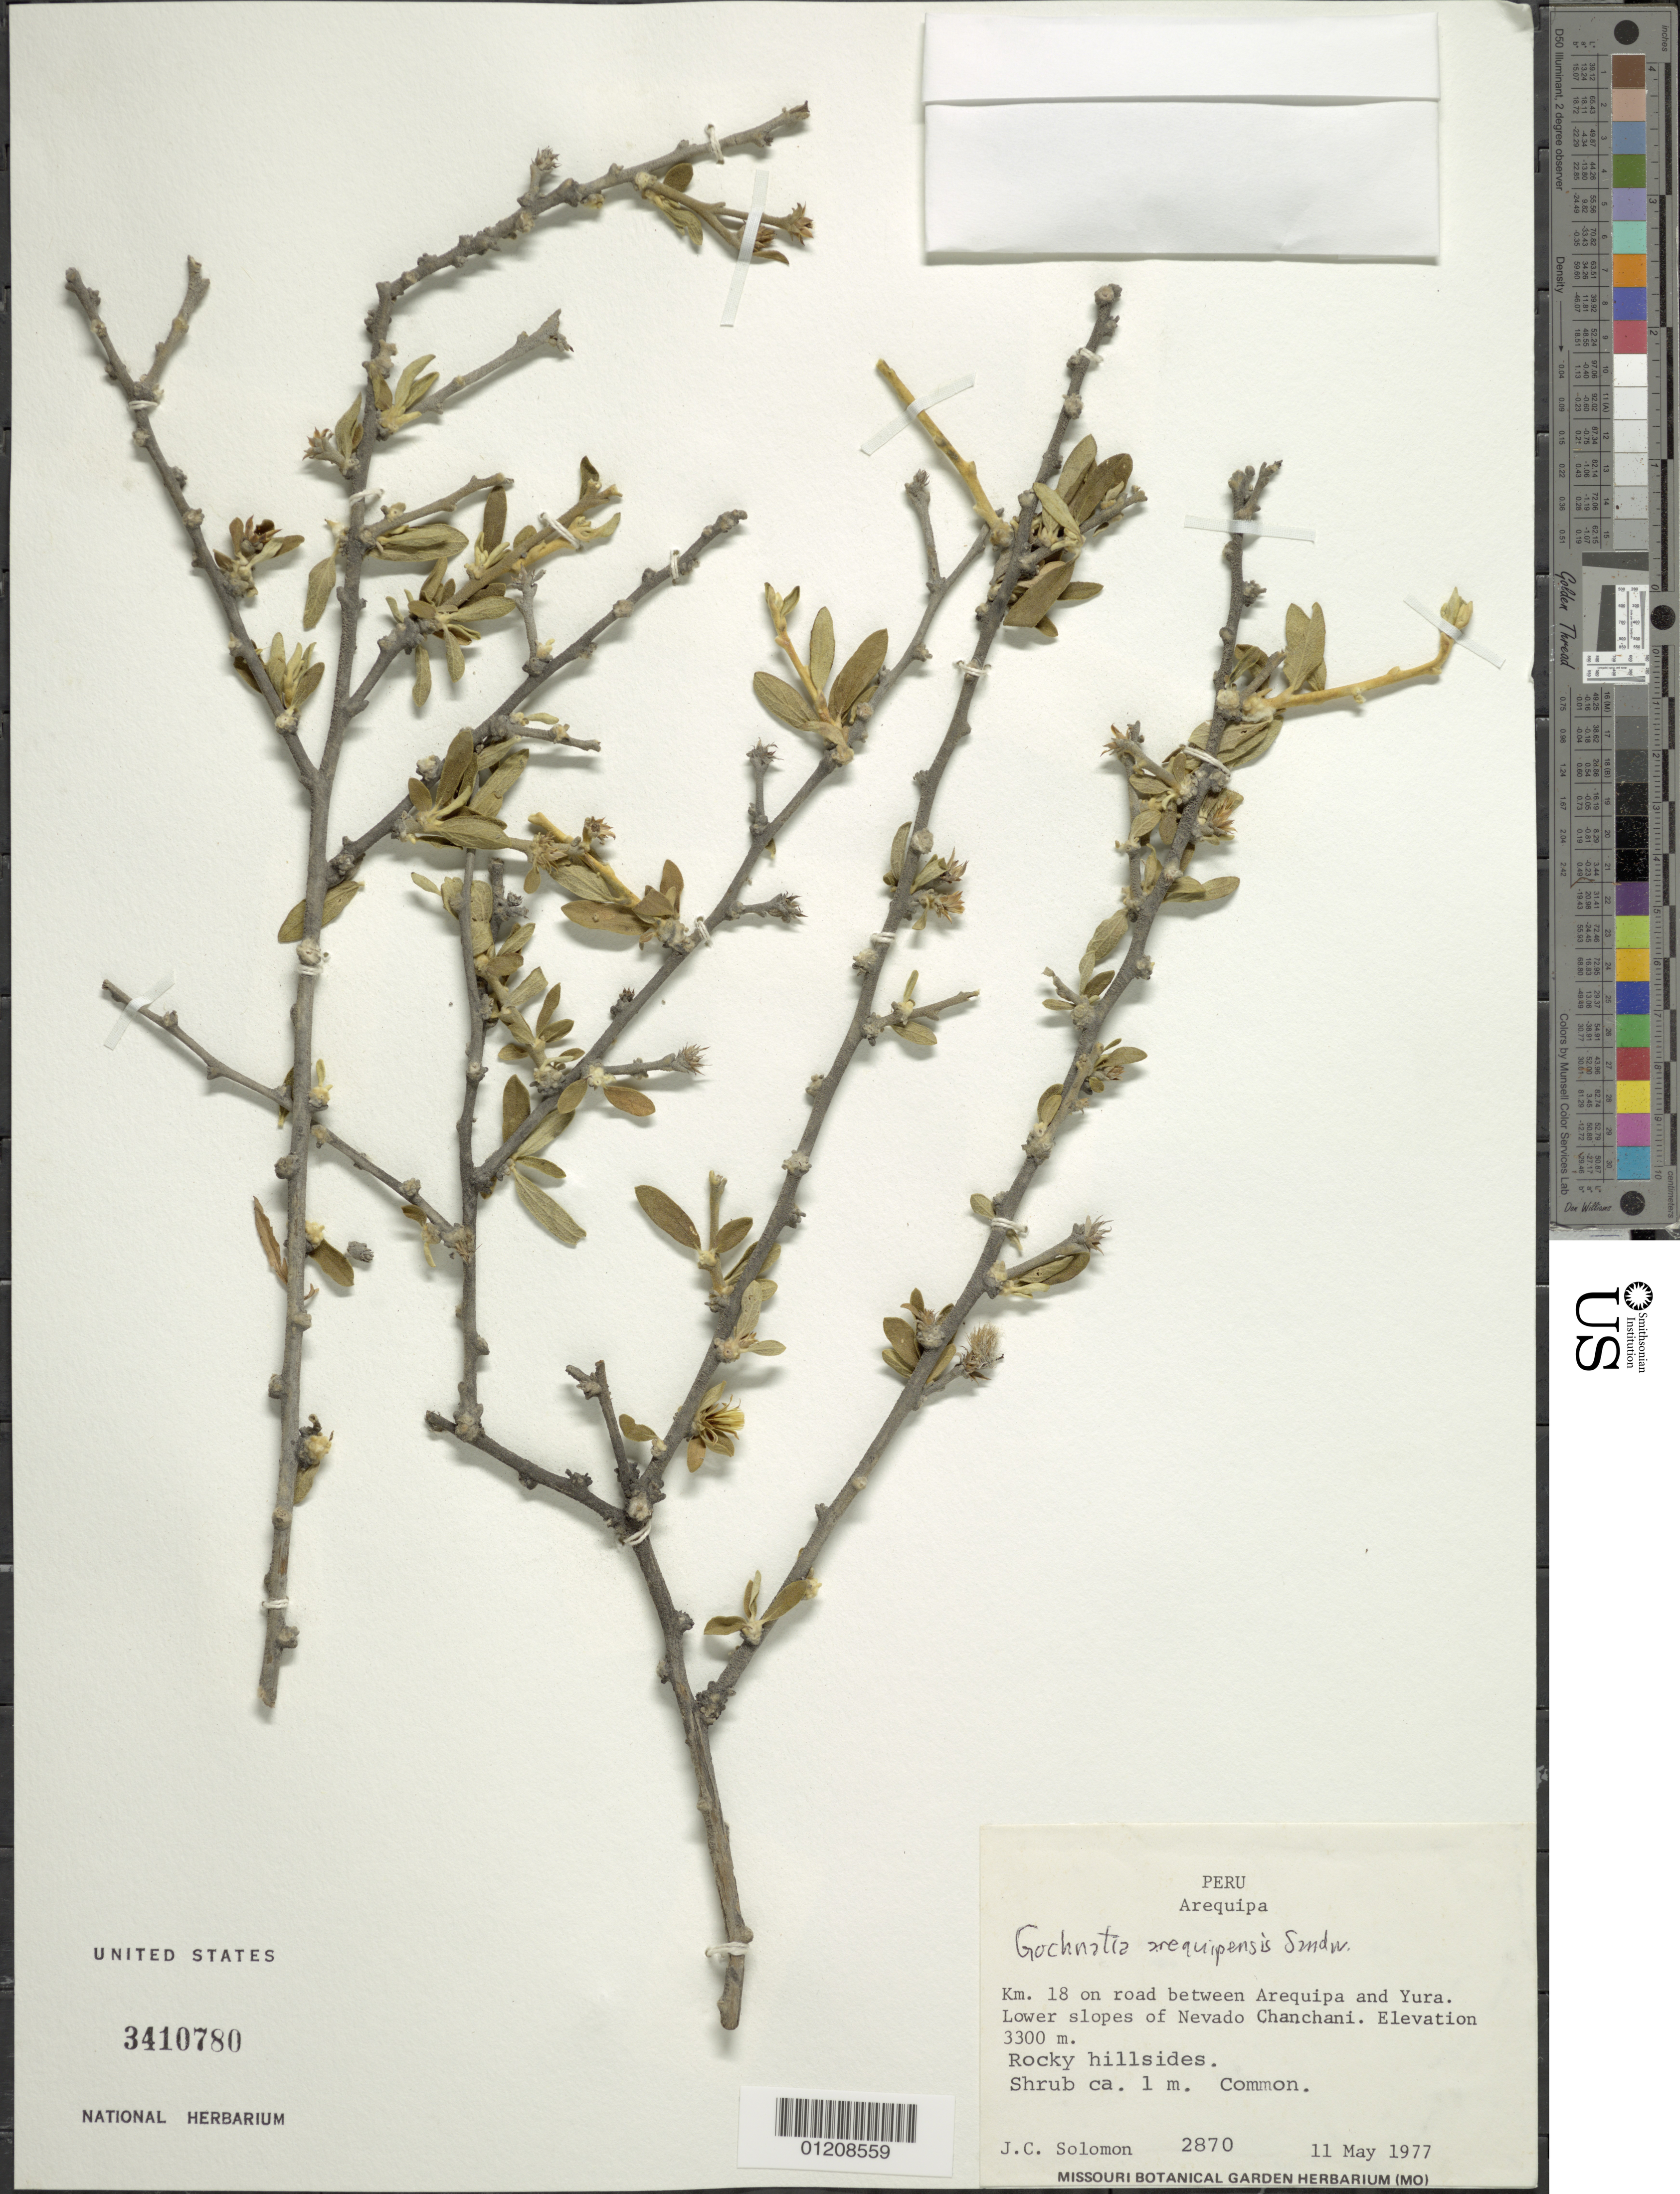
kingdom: Plantae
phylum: Tracheophyta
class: Magnoliopsida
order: Asterales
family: Asteraceae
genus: Gochnatia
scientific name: Gochnatia arequipensis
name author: Sandwith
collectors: J. Soloman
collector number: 2870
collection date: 1977-05-11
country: Peru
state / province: Arequipa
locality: km 18 on road betw Arequipa and Yura. Lower slopes of Nevado Chanchani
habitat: Rocky hillsides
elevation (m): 3300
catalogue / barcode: US 3410780